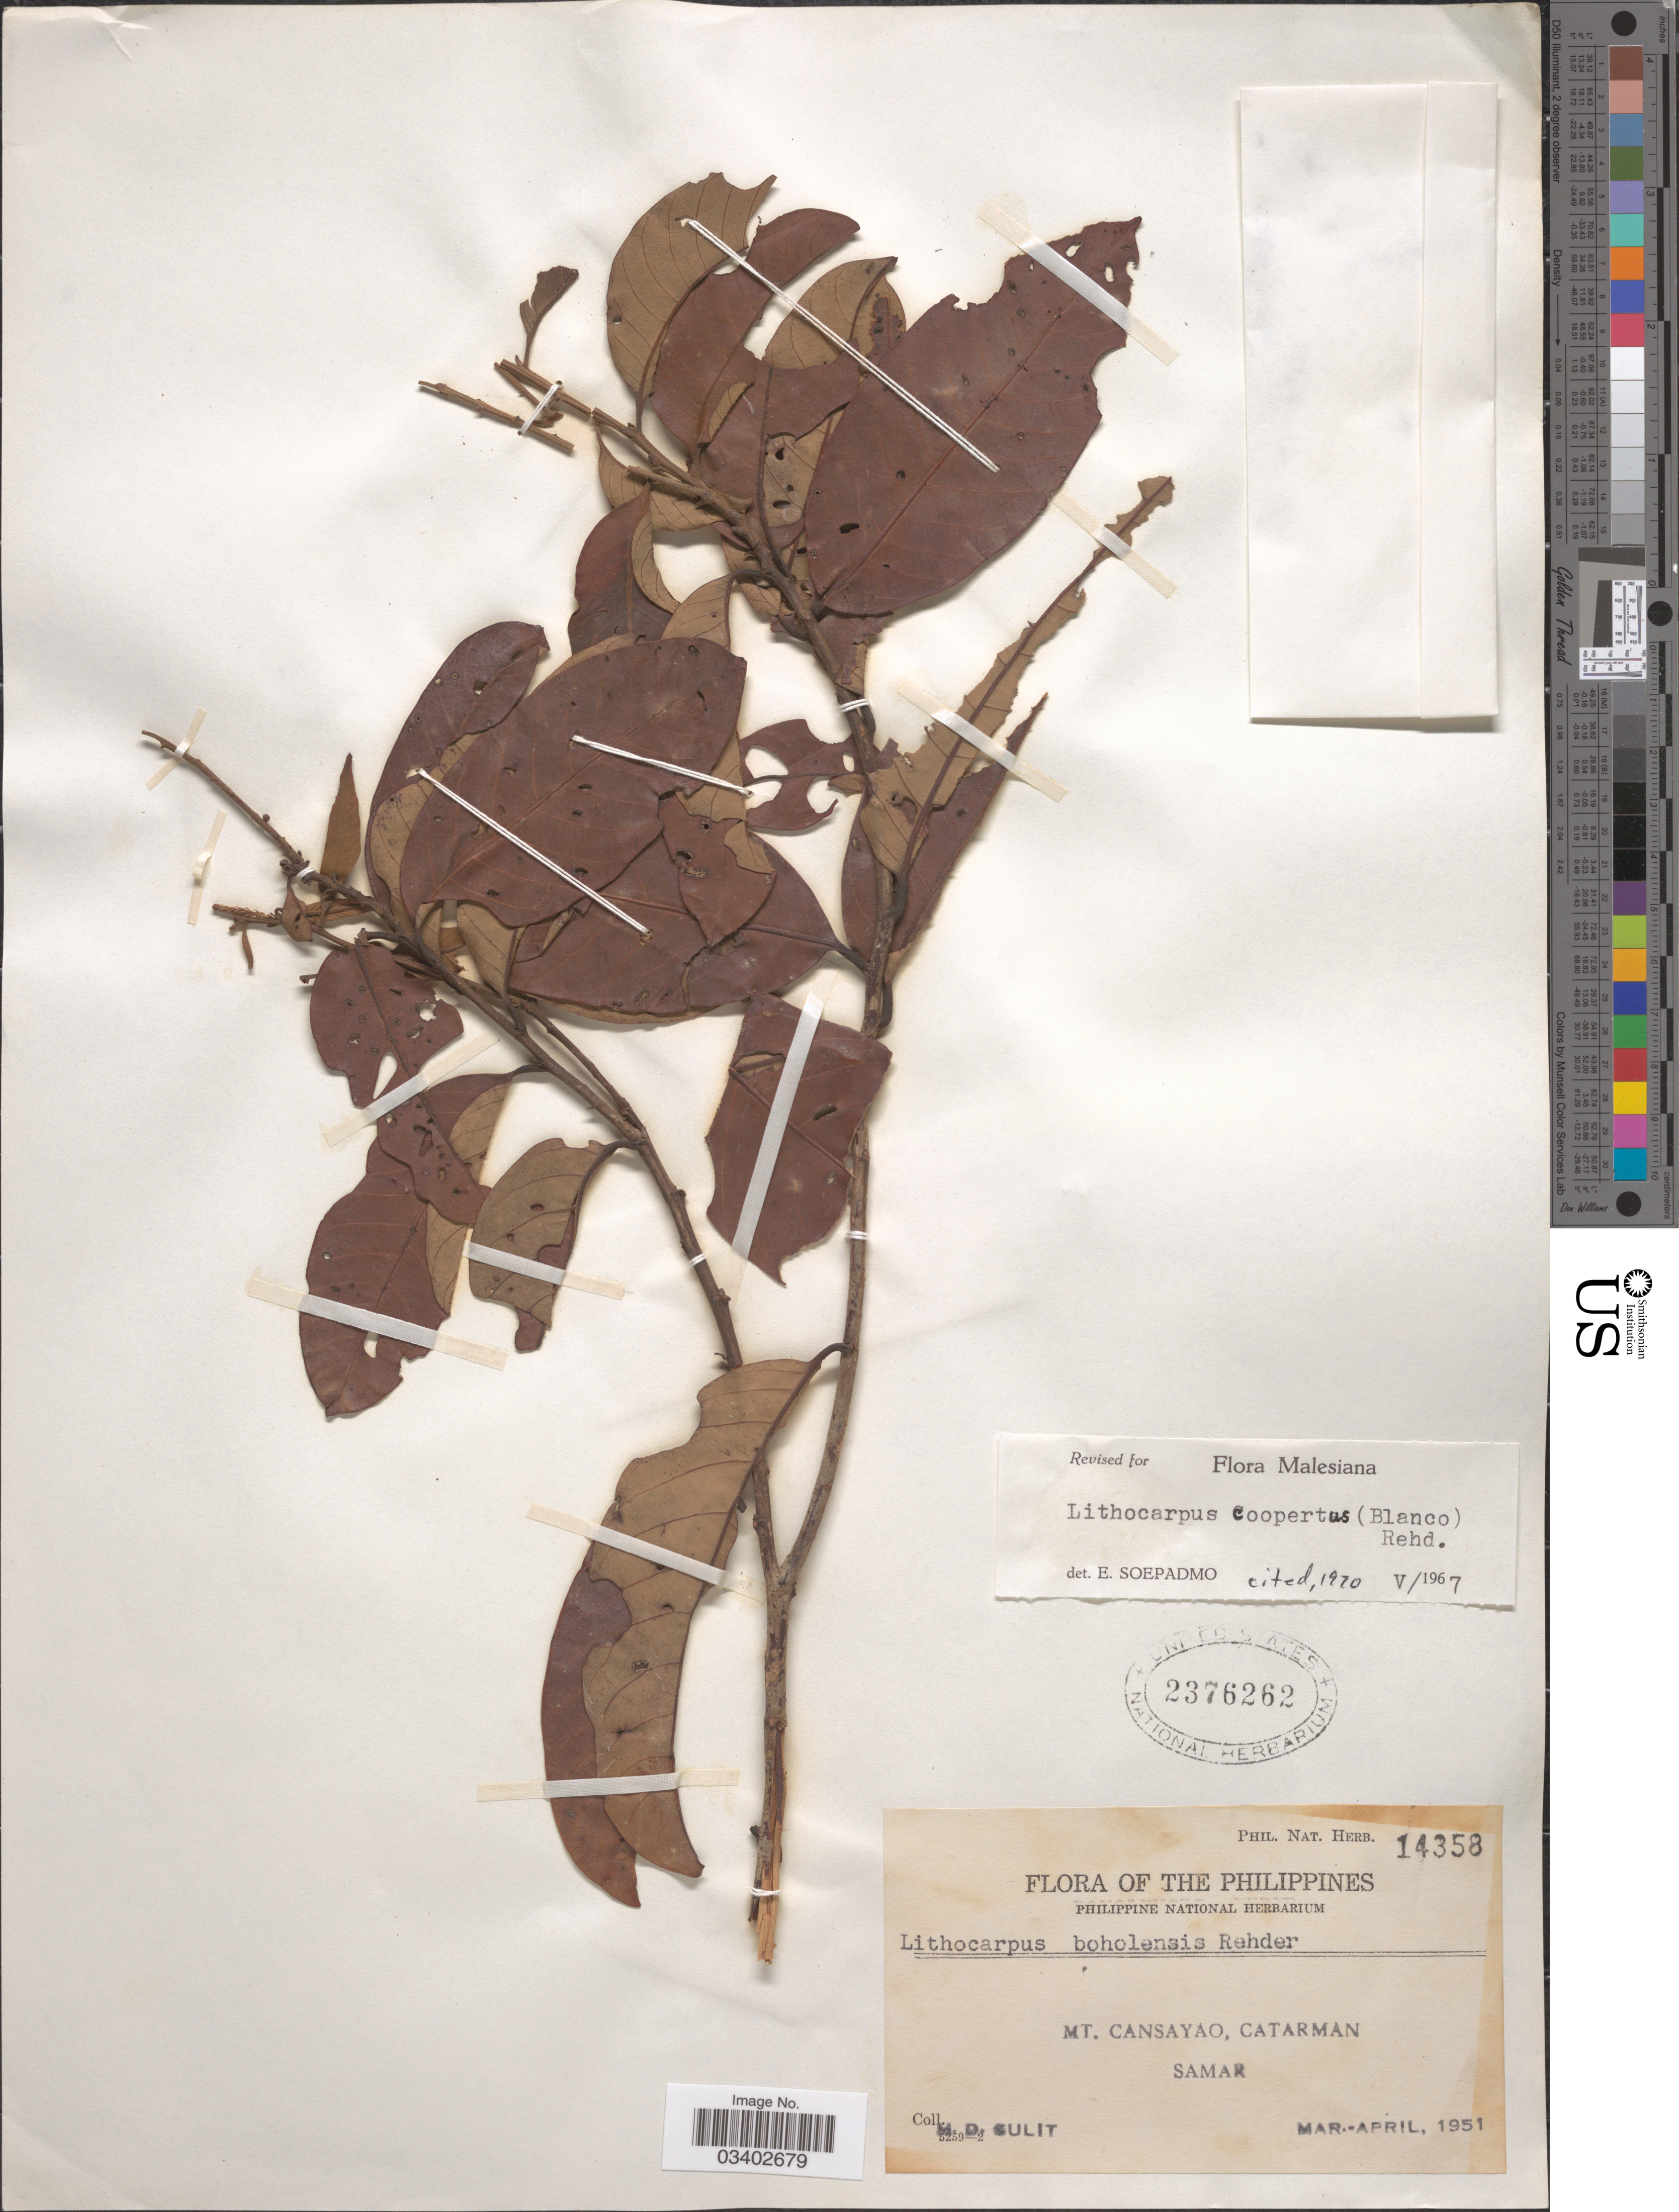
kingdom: Plantae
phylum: Tracheophyta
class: Magnoliopsida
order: Fagales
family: Fagaceae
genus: Lithocarpus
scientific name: Lithocarpus coopertus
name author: (Blanco) Rehder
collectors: M. Sulit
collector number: Phil. Nat. Herb. 14358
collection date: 1951-03/1951-04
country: Philippines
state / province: Eastern Visayas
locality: Mt. Cansayao, Catarman. Samar.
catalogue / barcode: US 2376262